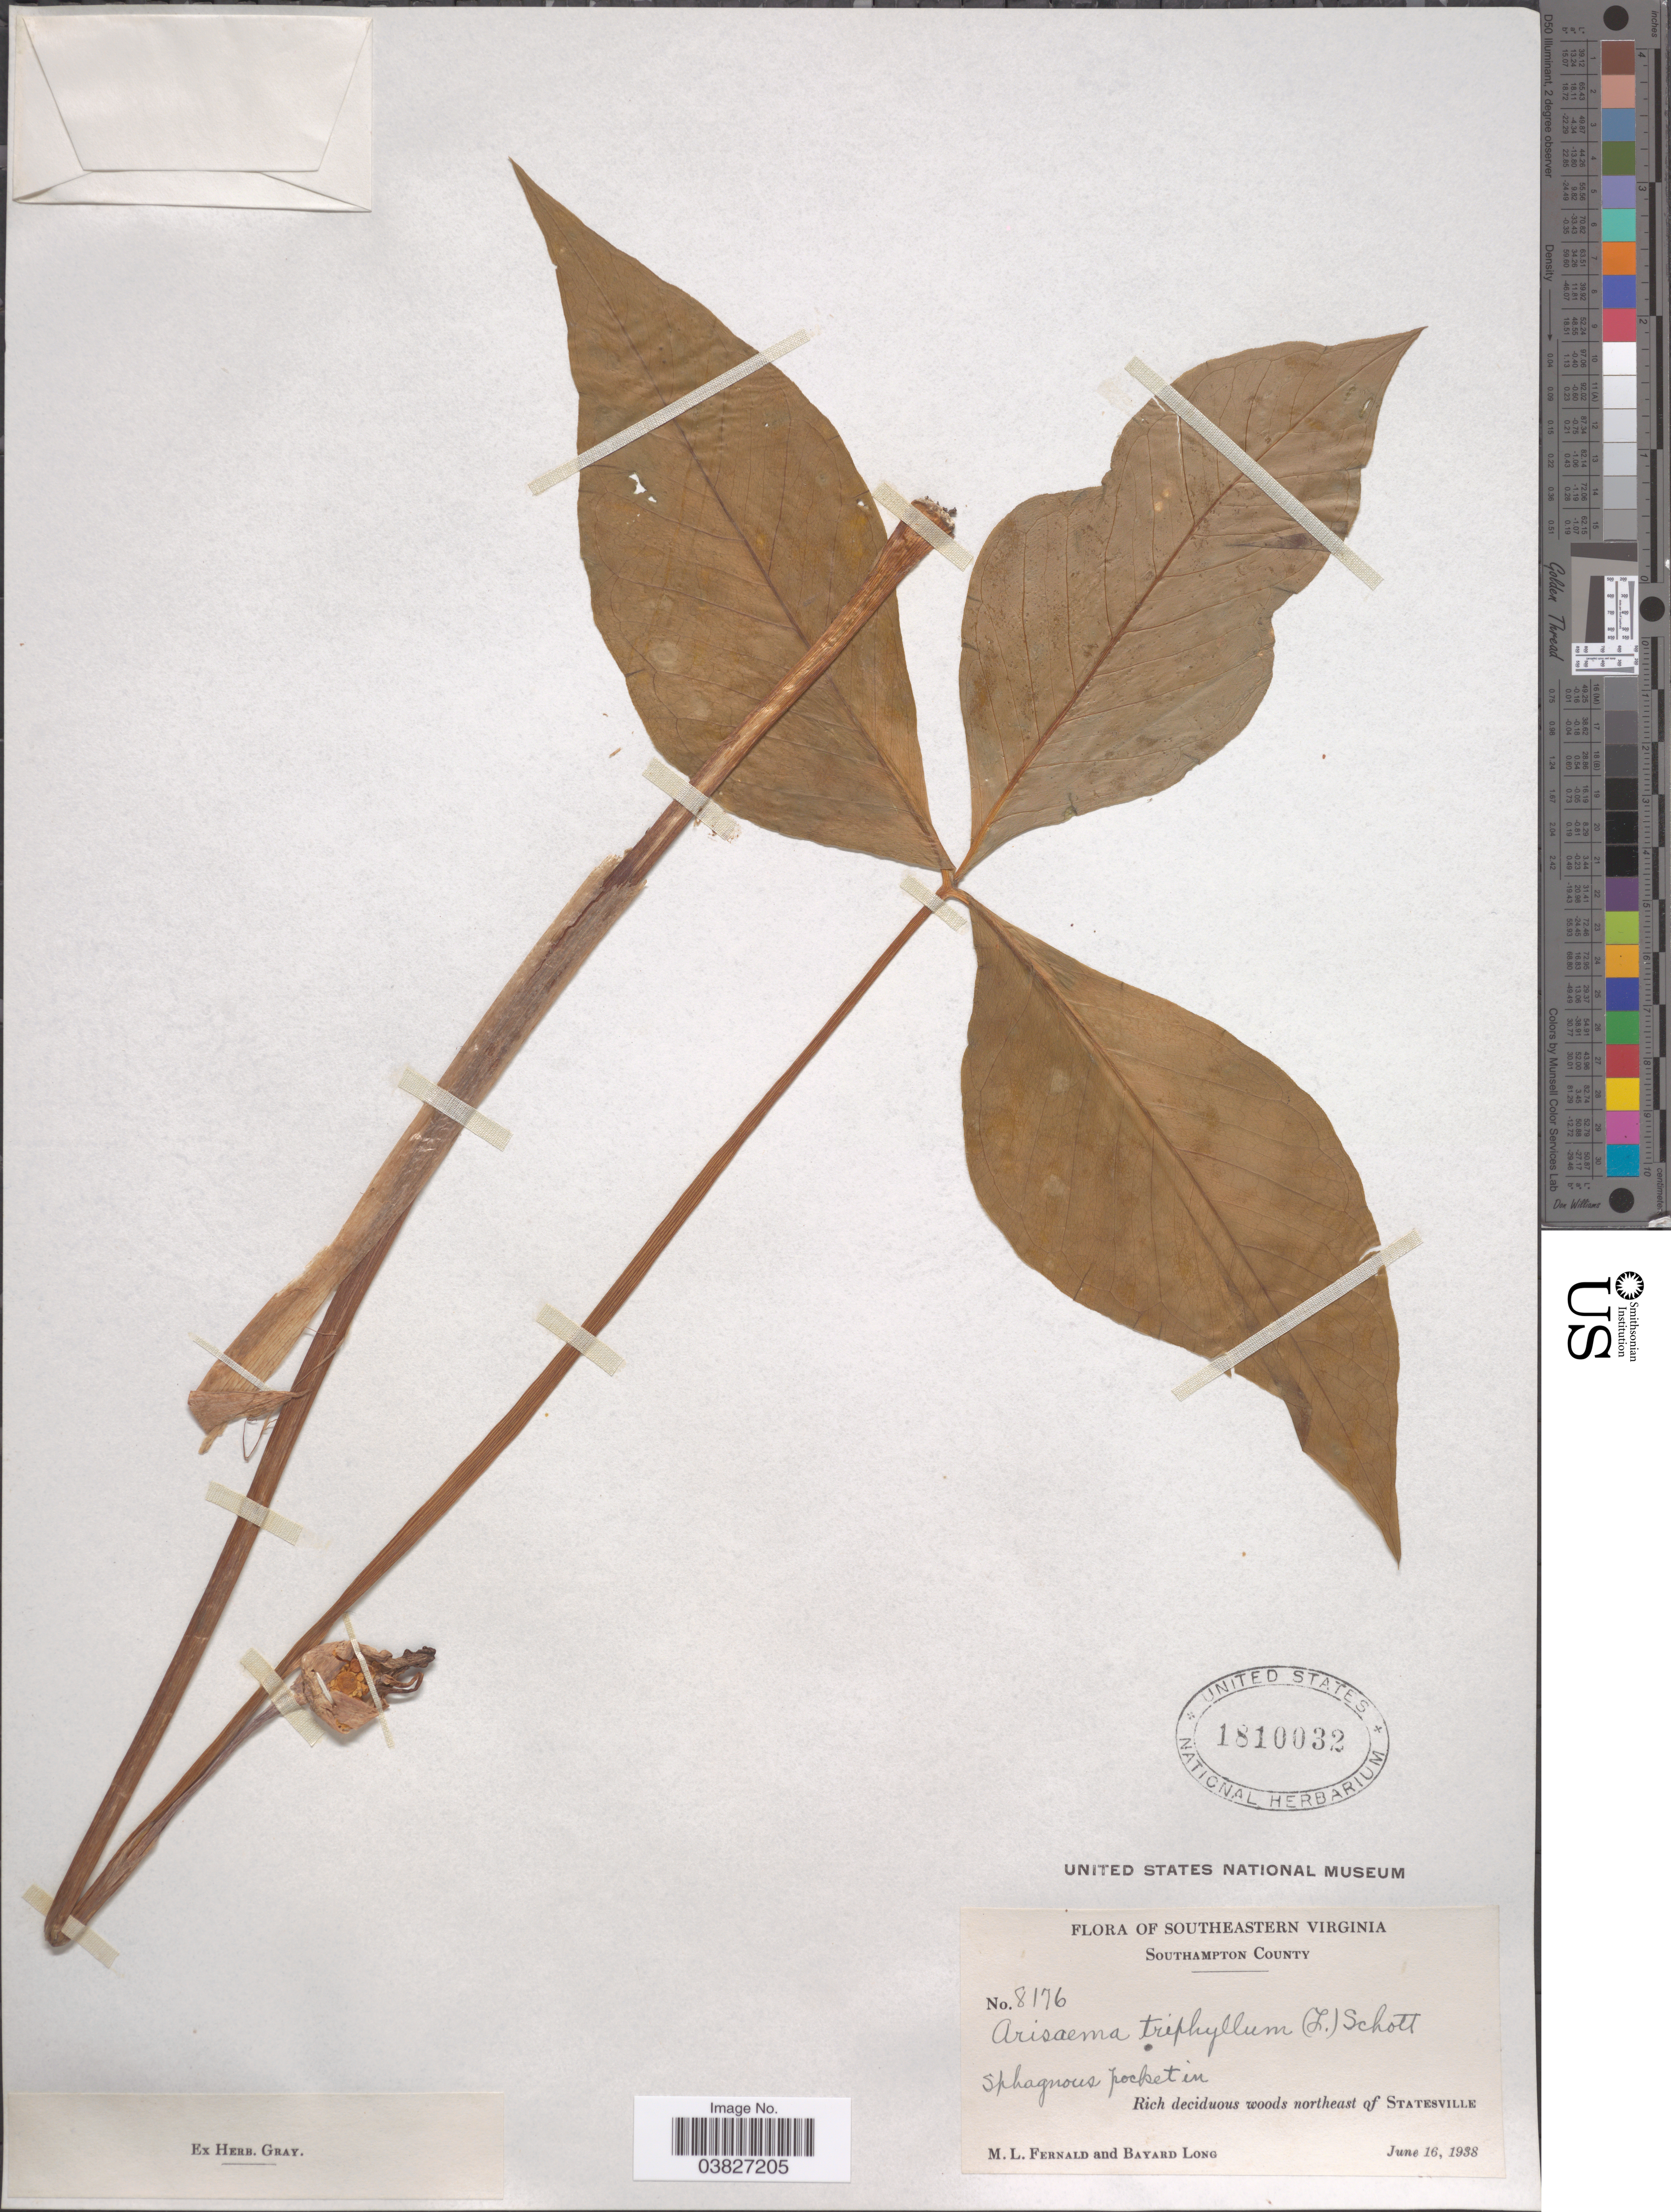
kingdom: Plantae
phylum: Tracheophyta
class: Liliopsida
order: Alismatales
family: Araceae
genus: Arisaema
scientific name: Arisaema triphyllum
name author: (L.) Schott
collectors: M. L. Fernald & B. Long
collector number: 8176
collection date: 1938-06-16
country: United States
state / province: Virginia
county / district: Southampton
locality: Southeastern Virginia. Southampton County. Rich deciduous woods northeast of Statesville.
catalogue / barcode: US 1810032